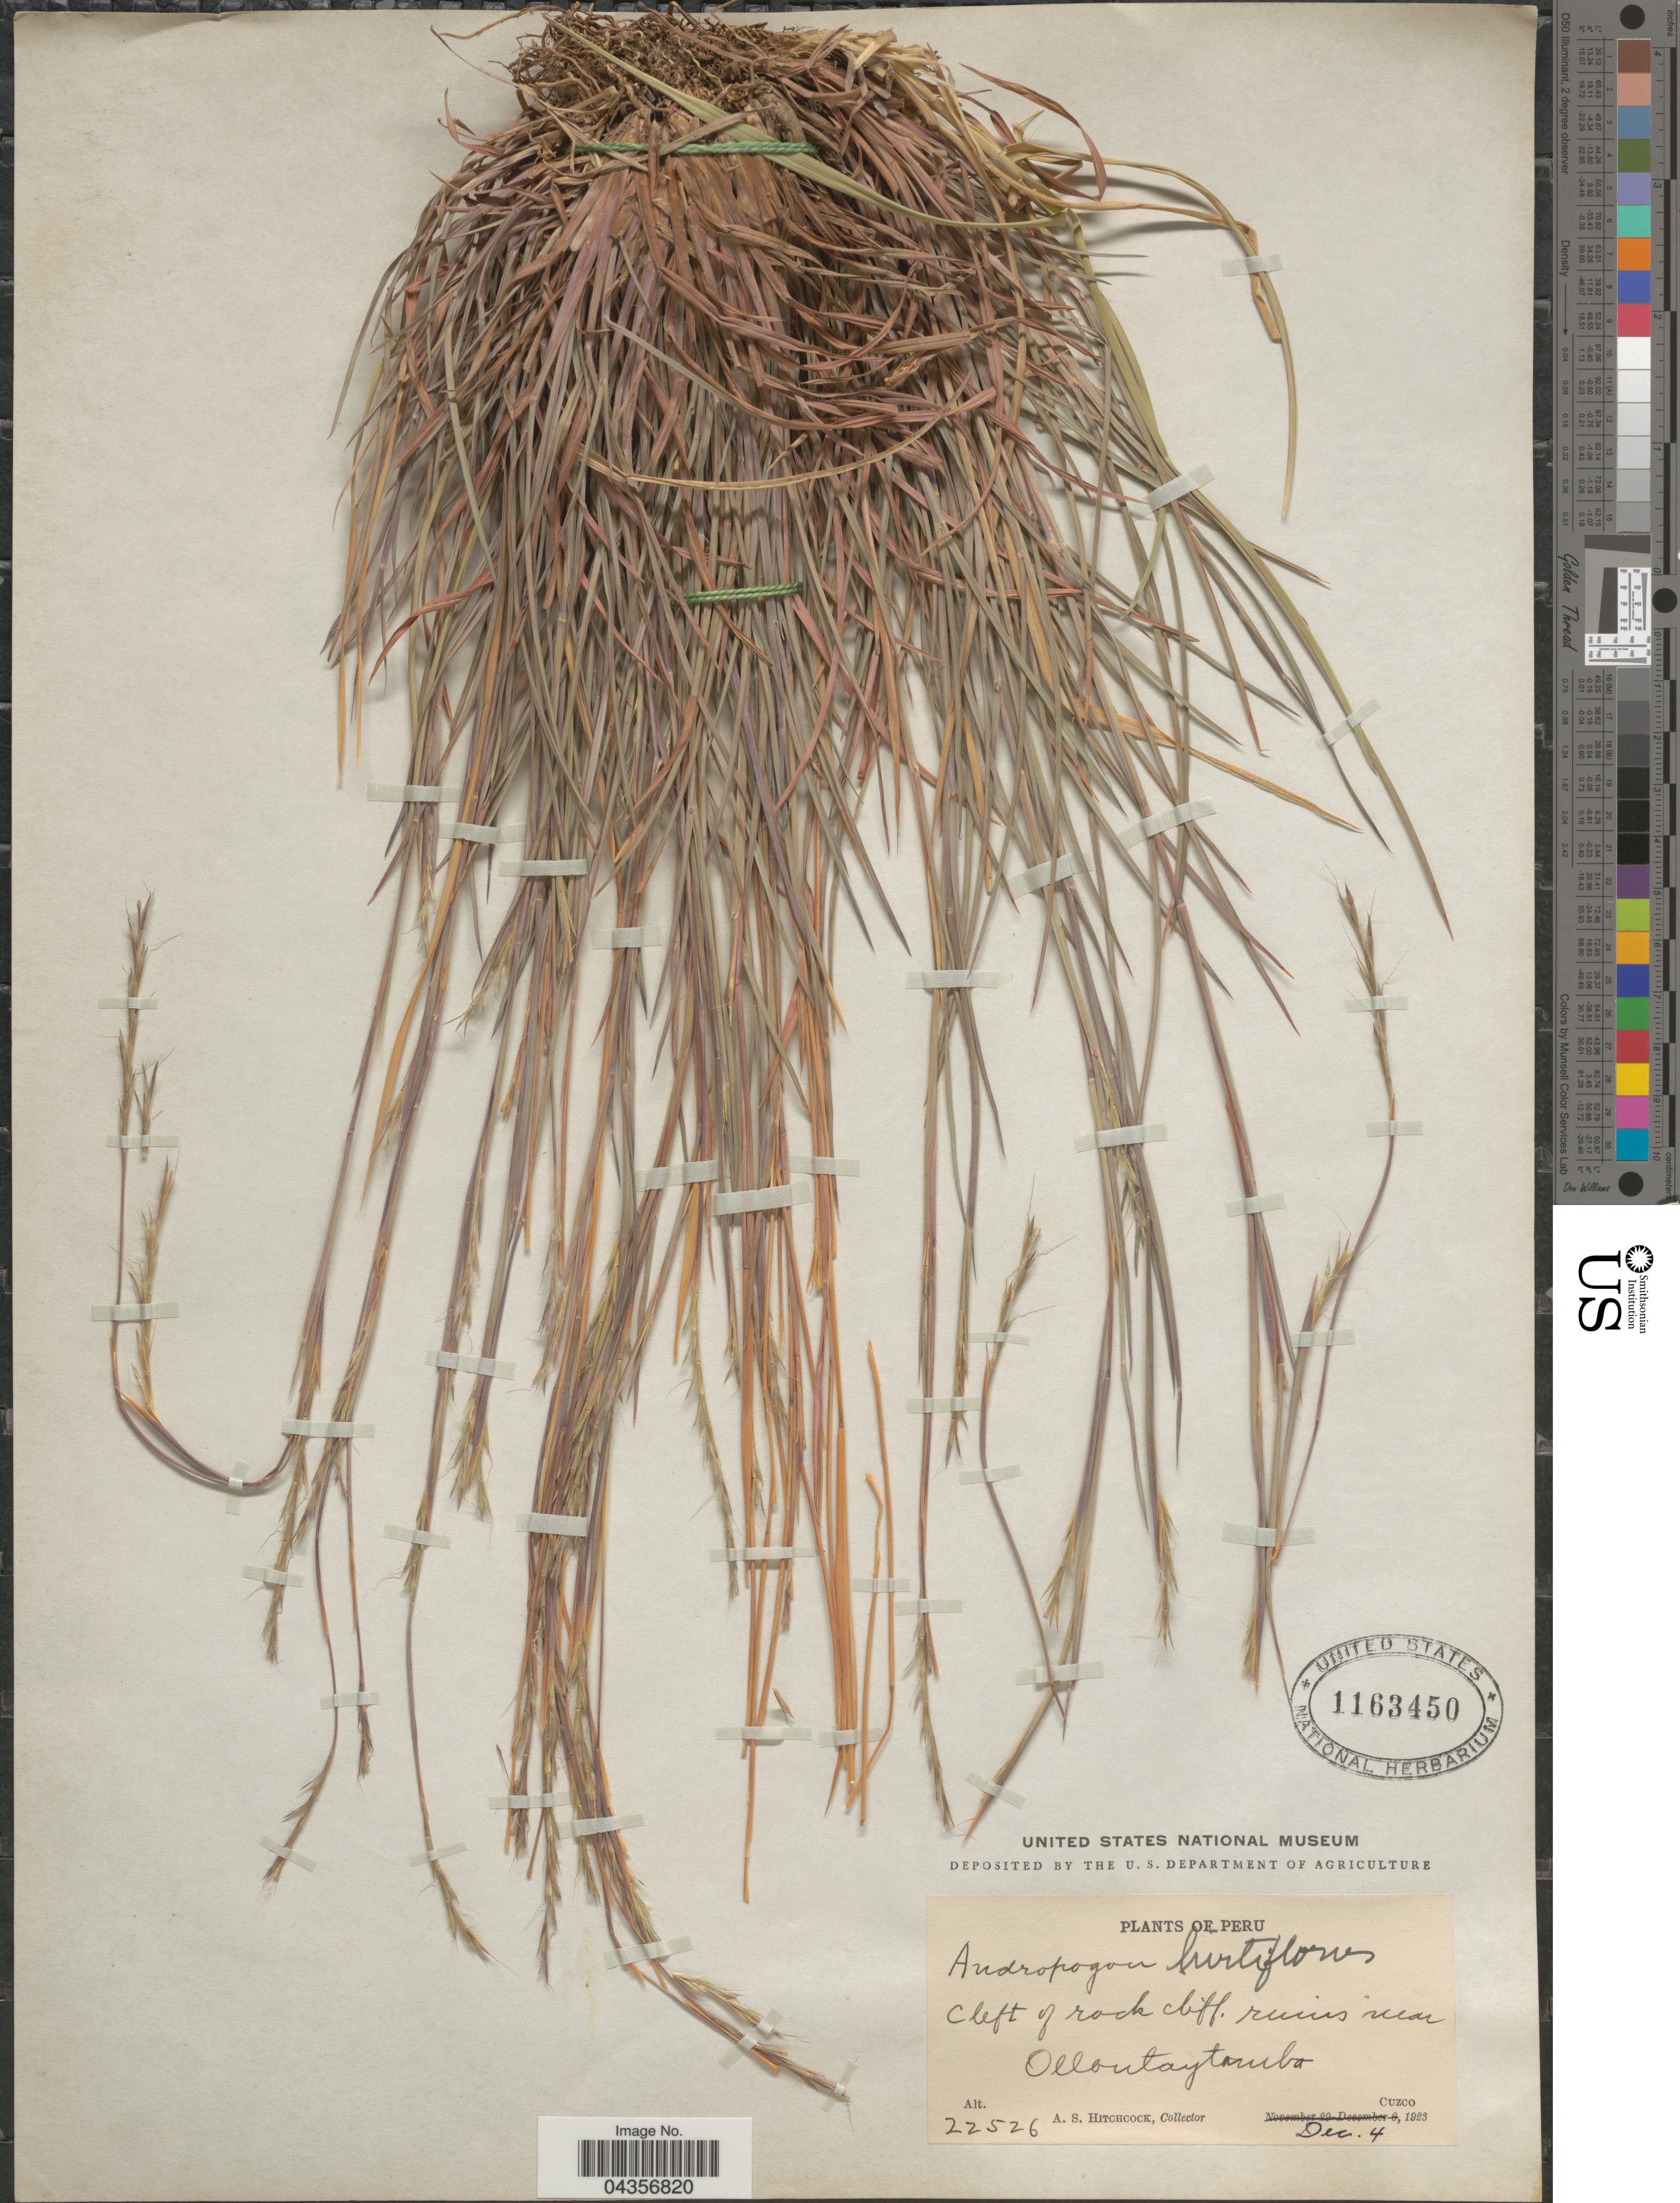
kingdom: Plantae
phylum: Tracheophyta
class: Liliopsida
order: Poales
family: Poaceae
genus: Schizachyrium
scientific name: Schizachyrium sanguineum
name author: (Retz.) Alston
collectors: A. S. Hitchcock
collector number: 22526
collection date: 1923-12-04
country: Peru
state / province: Cusco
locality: C left of rock cliff, ruins near Ollantaytambo. Cuzco.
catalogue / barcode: US 1163450